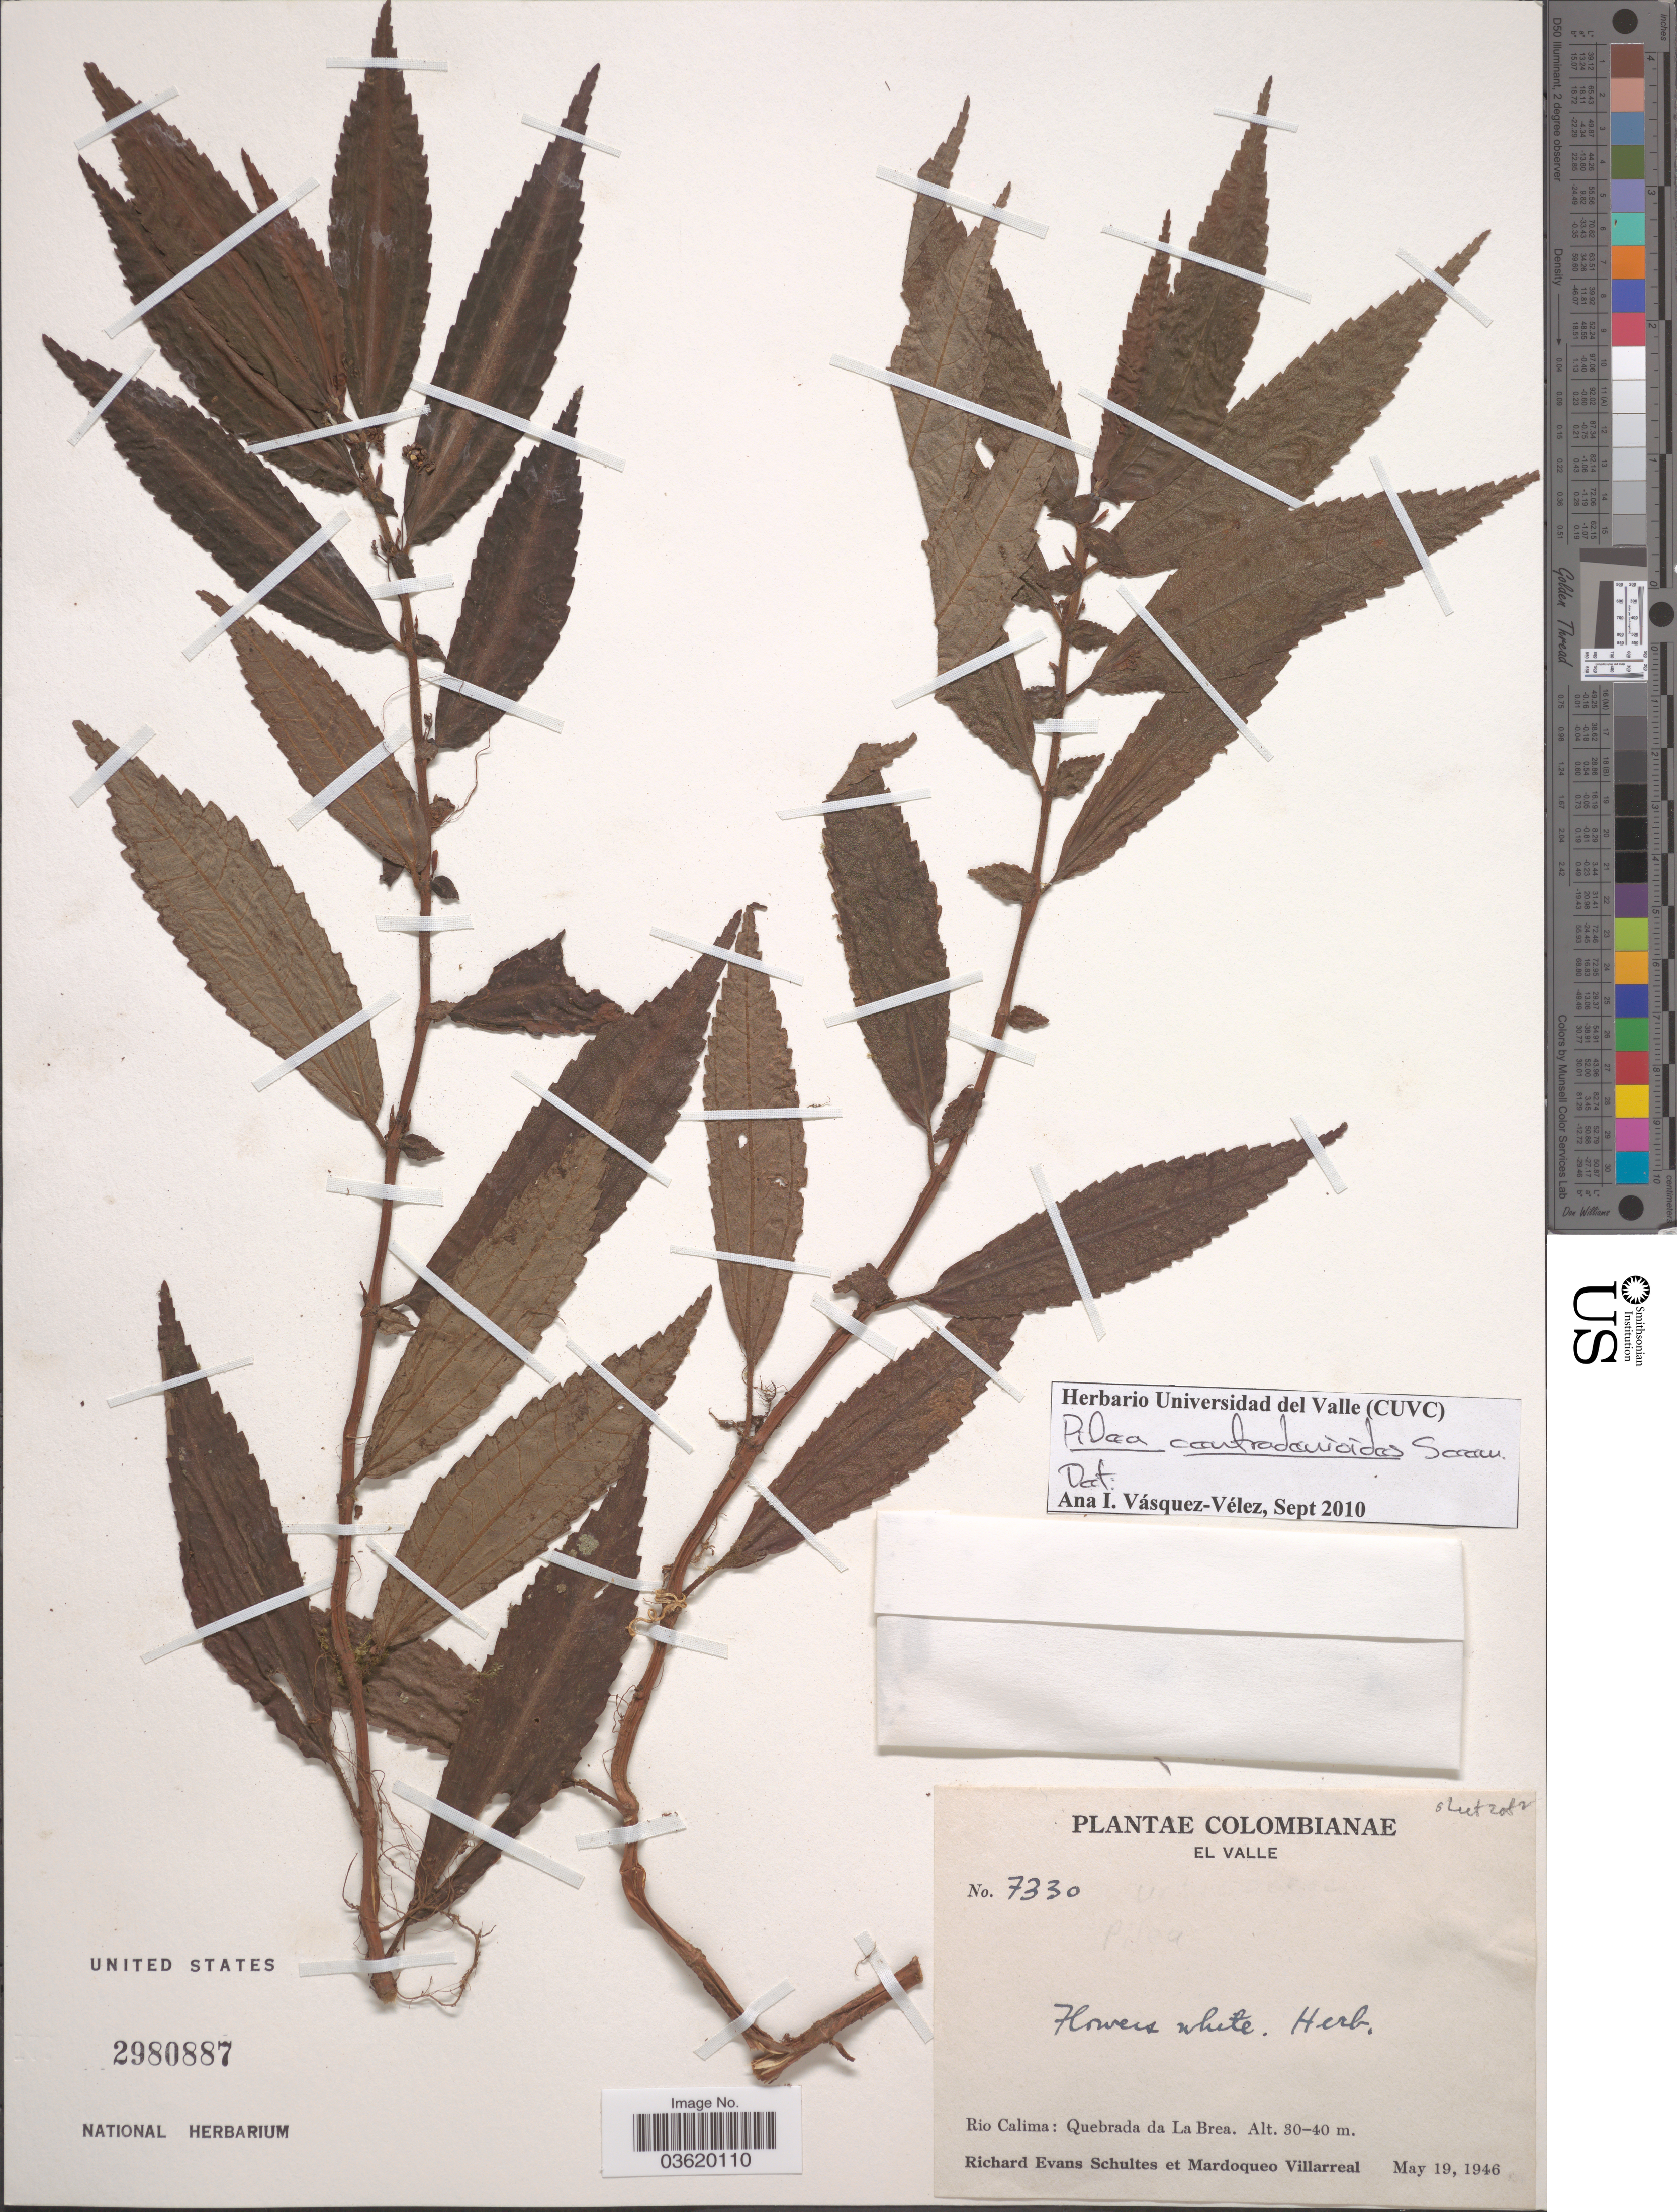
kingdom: Plantae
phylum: Tracheophyta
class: Magnoliopsida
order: Rosales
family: Urticaceae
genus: Pilea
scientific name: Pilea centradenioides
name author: Seem.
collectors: R. E. Schultes & M. Villarreal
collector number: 7330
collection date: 1946-05-19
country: Colombia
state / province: Valle del Cauca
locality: El Valle. Rio Calima: Quebrada de La Brea.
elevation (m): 30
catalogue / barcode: US 2980887